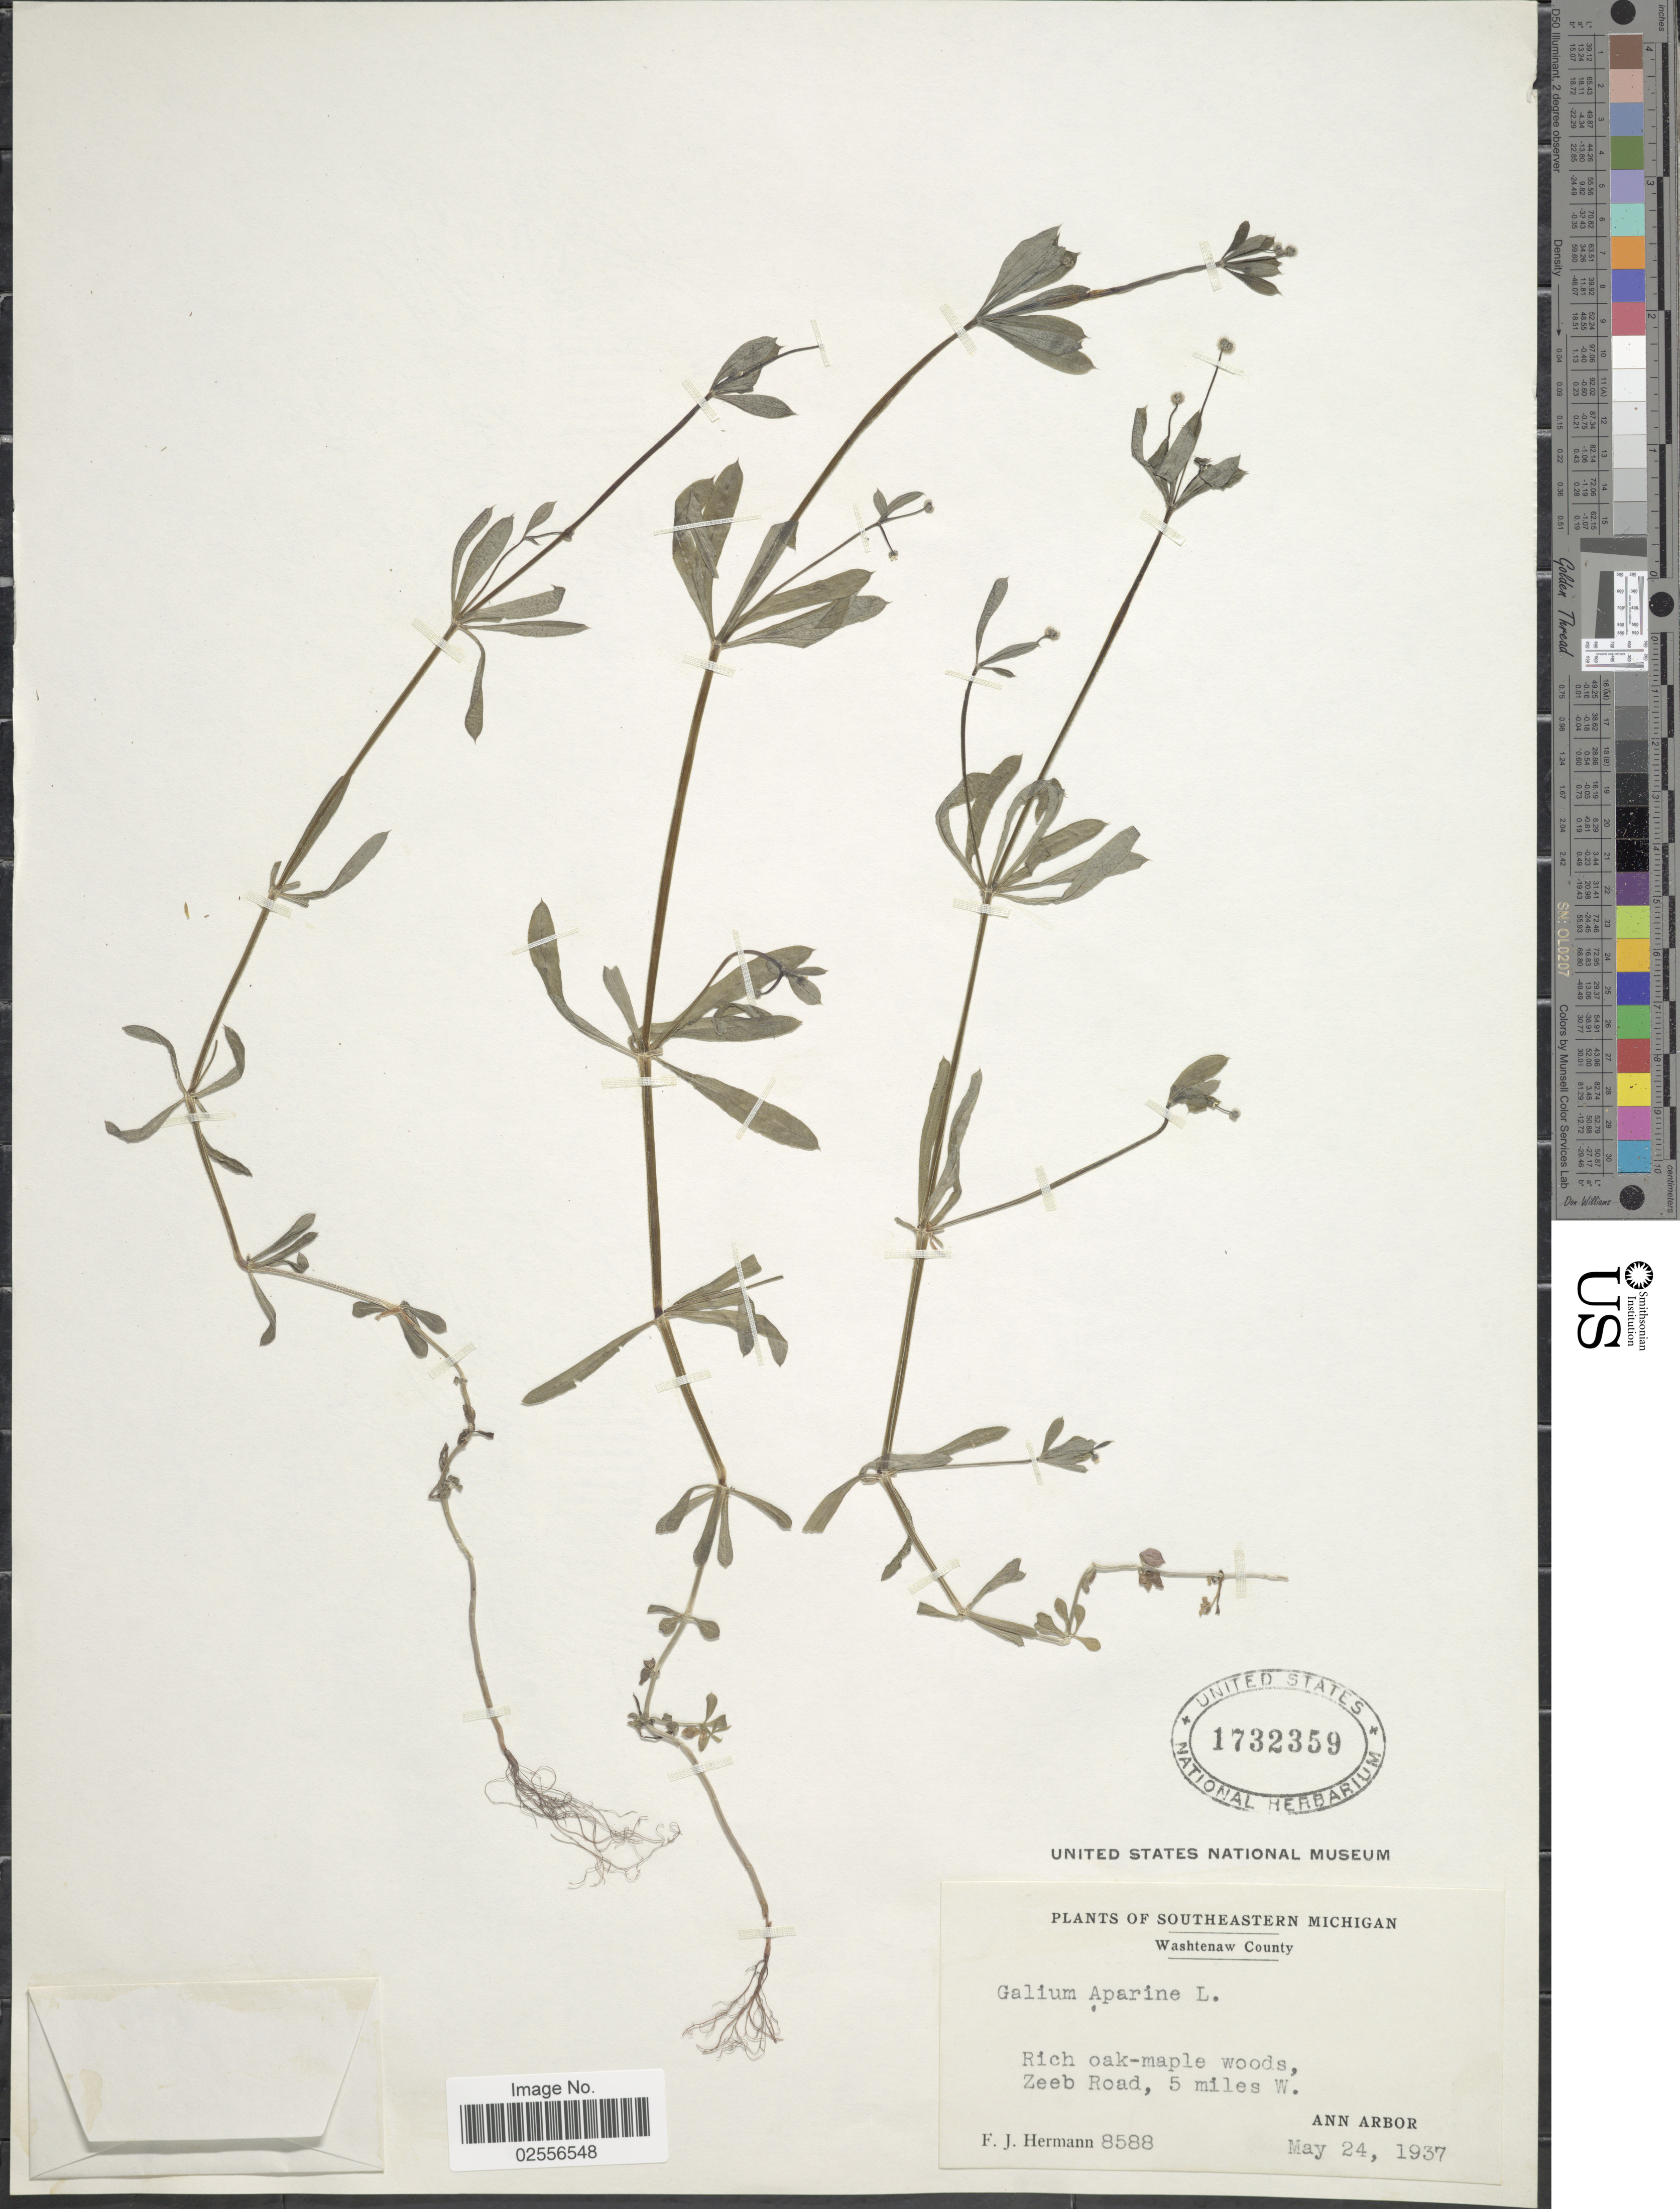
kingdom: Plantae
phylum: Tracheophyta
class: Magnoliopsida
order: Gentianales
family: Rubiaceae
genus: Galium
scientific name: Galium aparine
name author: L.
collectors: F. J. Hermann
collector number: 8588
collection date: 1937-05-24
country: United States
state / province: Michigan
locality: Southeastern Michigan, Washtenaw County, Rick oak-maple woods, Zeeb Road, 5 miles W. Ann Arbor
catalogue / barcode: US 1732359